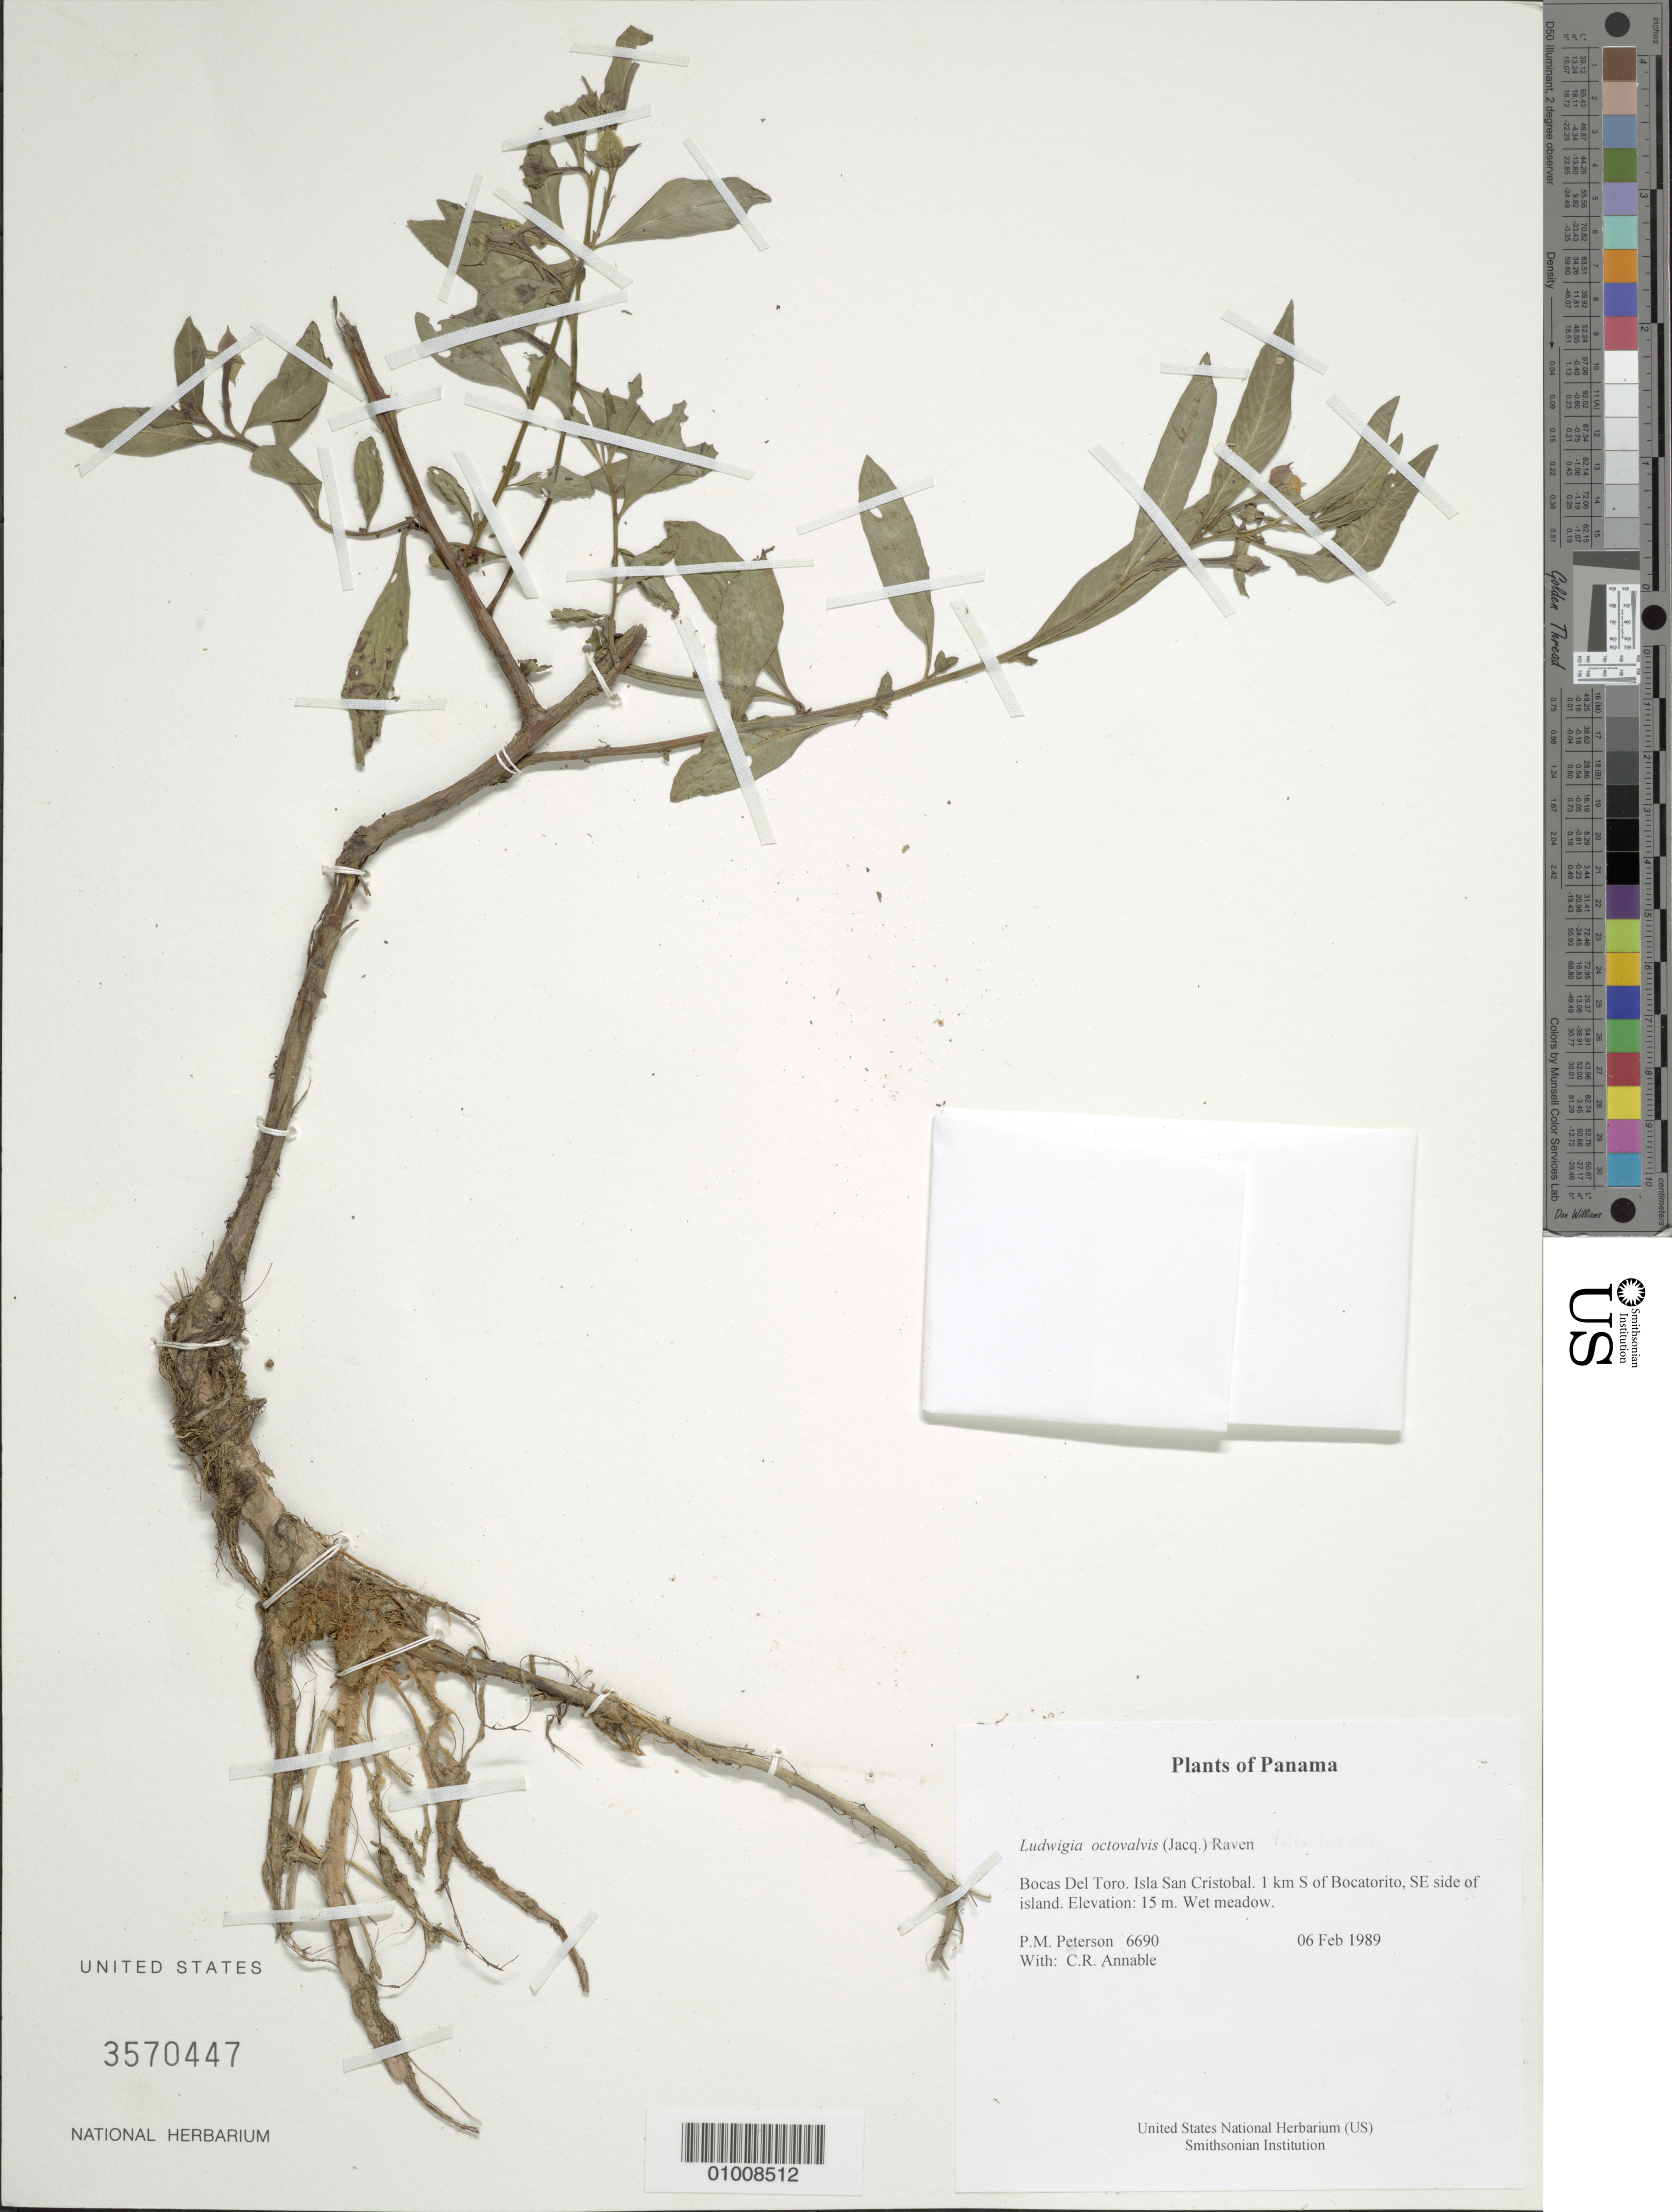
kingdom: Plantae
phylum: Tracheophyta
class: Magnoliopsida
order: Myrtales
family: Onagraceae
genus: Ludwigia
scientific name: Ludwigia octovalvis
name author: (Jacq.) P.H. Raven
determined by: Zardini, E. M.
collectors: P. M. Peterson & C. R. Annable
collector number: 06690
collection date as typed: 06 Feb 1989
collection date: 1989-02-06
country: Panama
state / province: Bocas del Toro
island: San Cristobal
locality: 1 km S of Bocatorito, SE side of island.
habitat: Wet meadow.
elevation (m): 15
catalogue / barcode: US 3570447